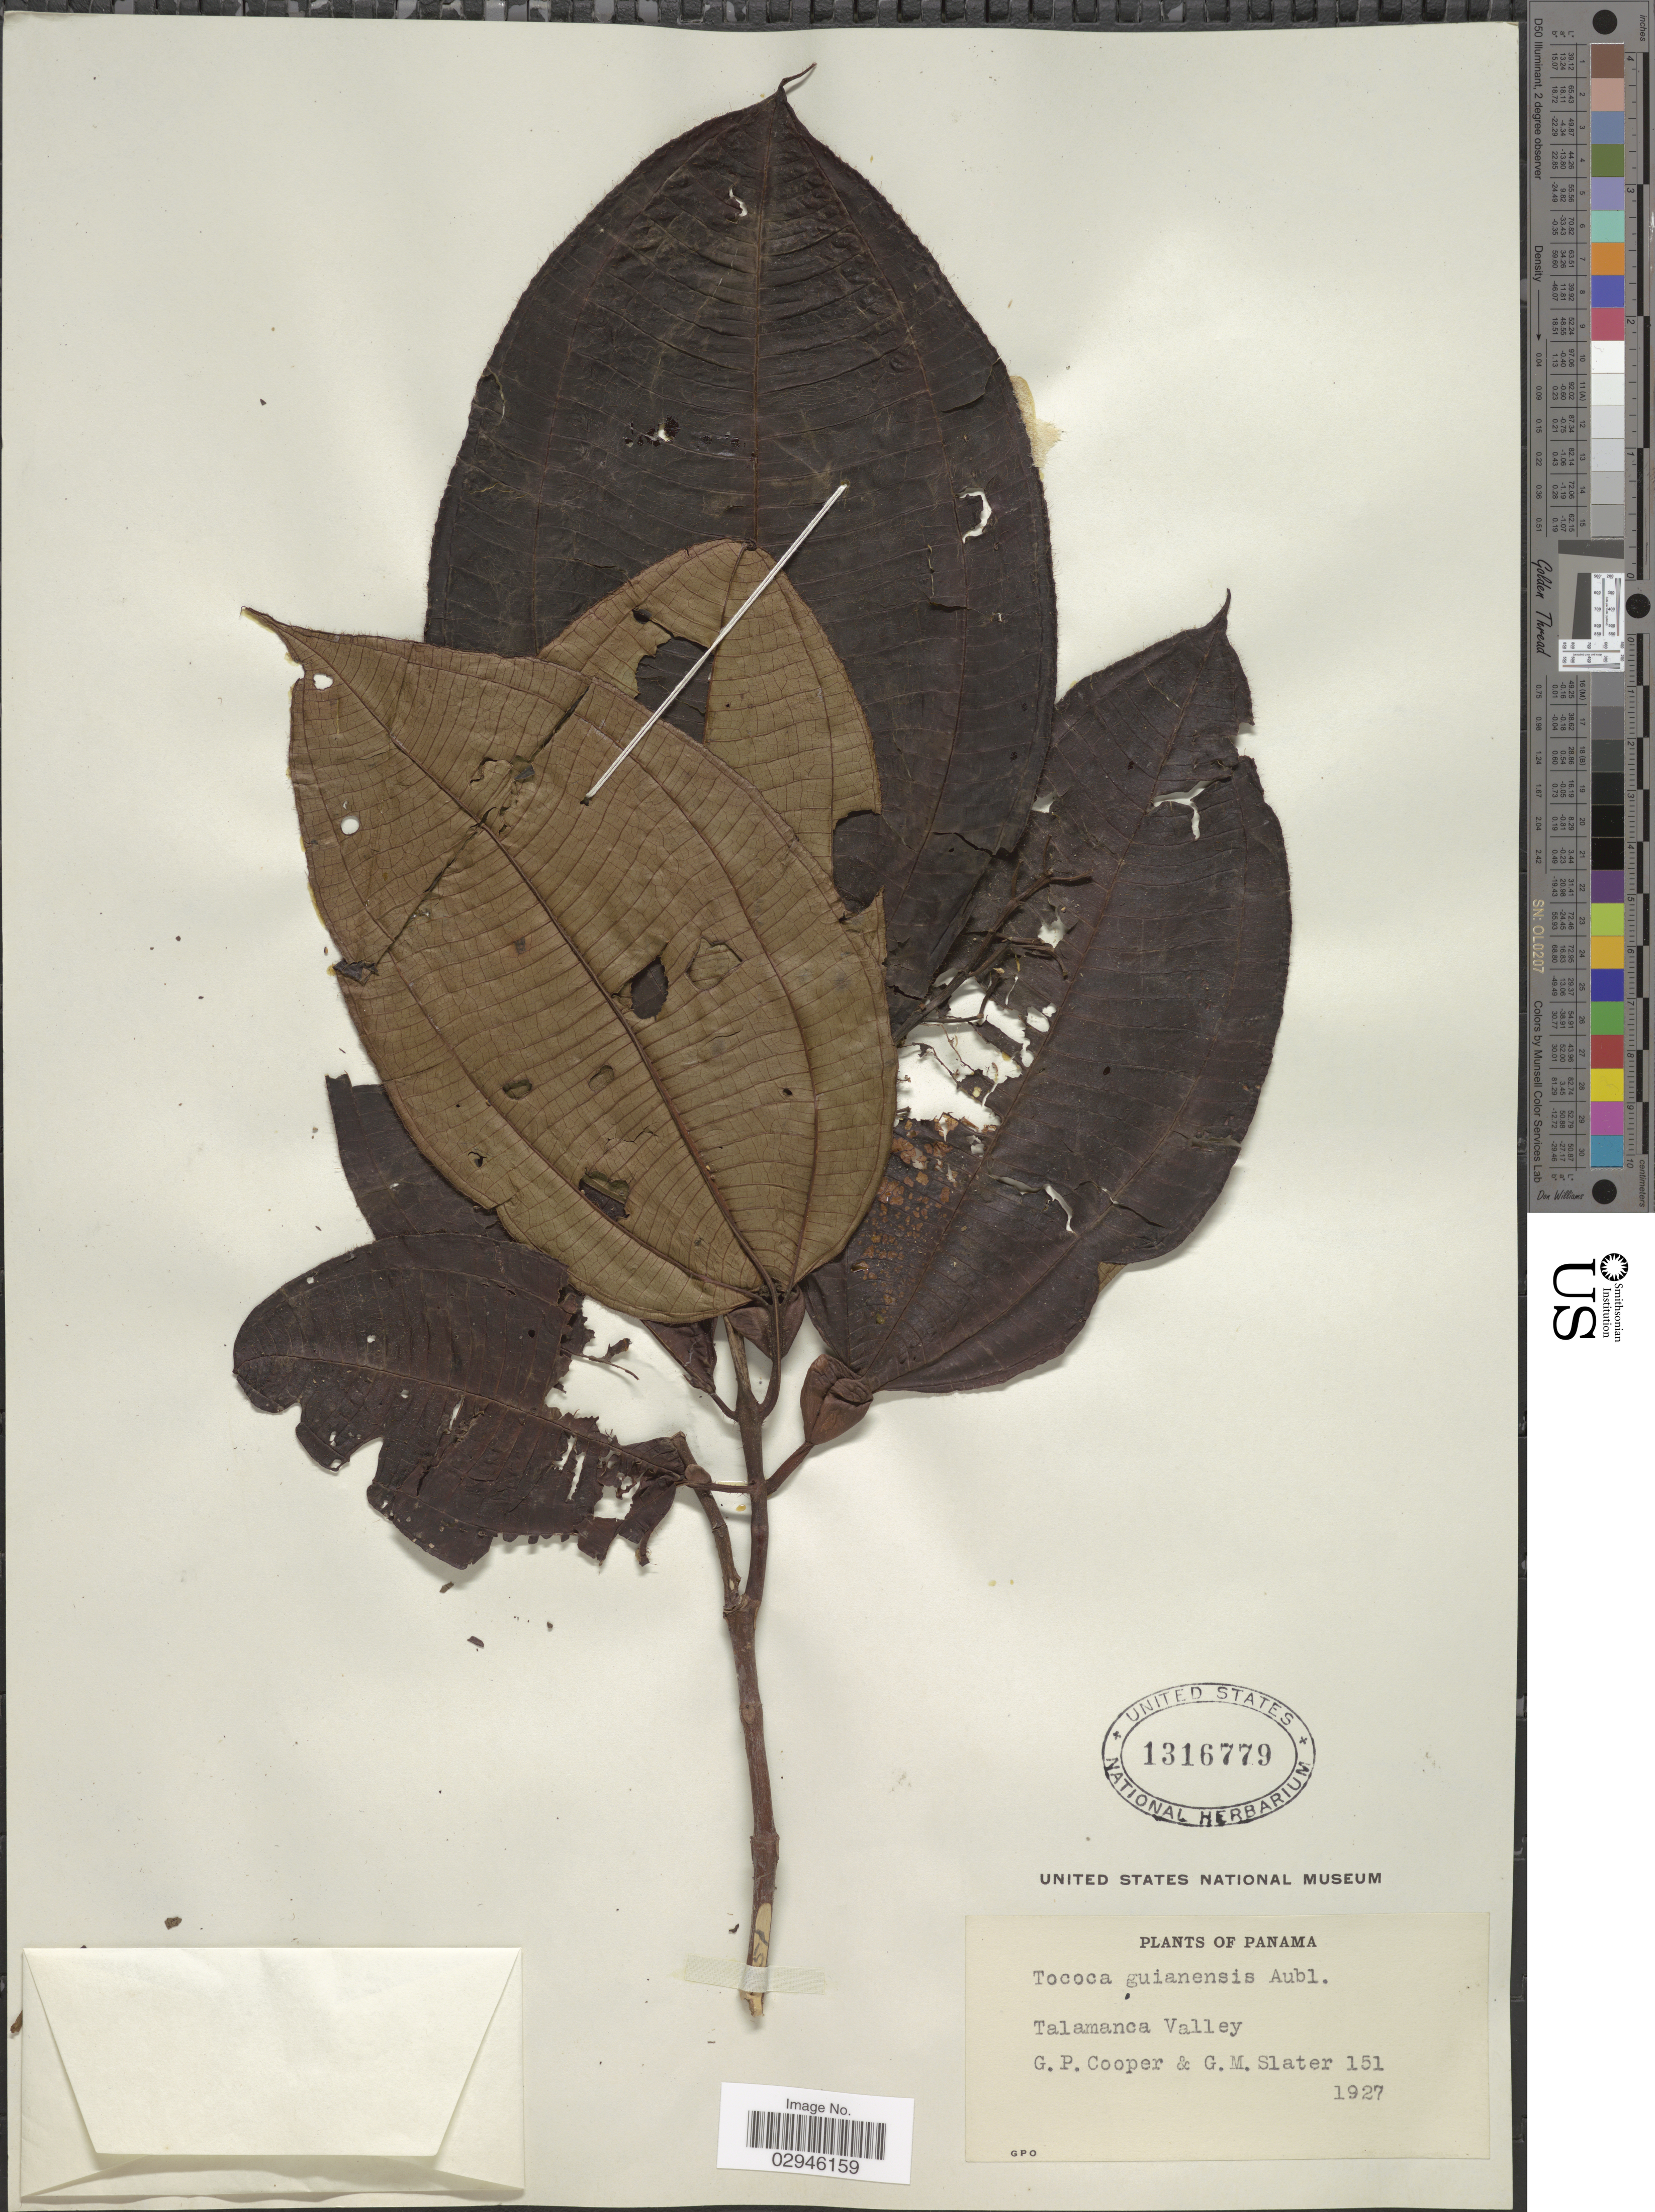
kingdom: Plantae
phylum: Tracheophyta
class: Magnoliopsida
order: Myrtales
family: Melastomataceae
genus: Tococa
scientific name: Tococa guianensis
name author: Aubl.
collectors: G. Cooper & G. Slater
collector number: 151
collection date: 1927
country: Panama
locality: Talamanca Valley.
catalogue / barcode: US 1316779